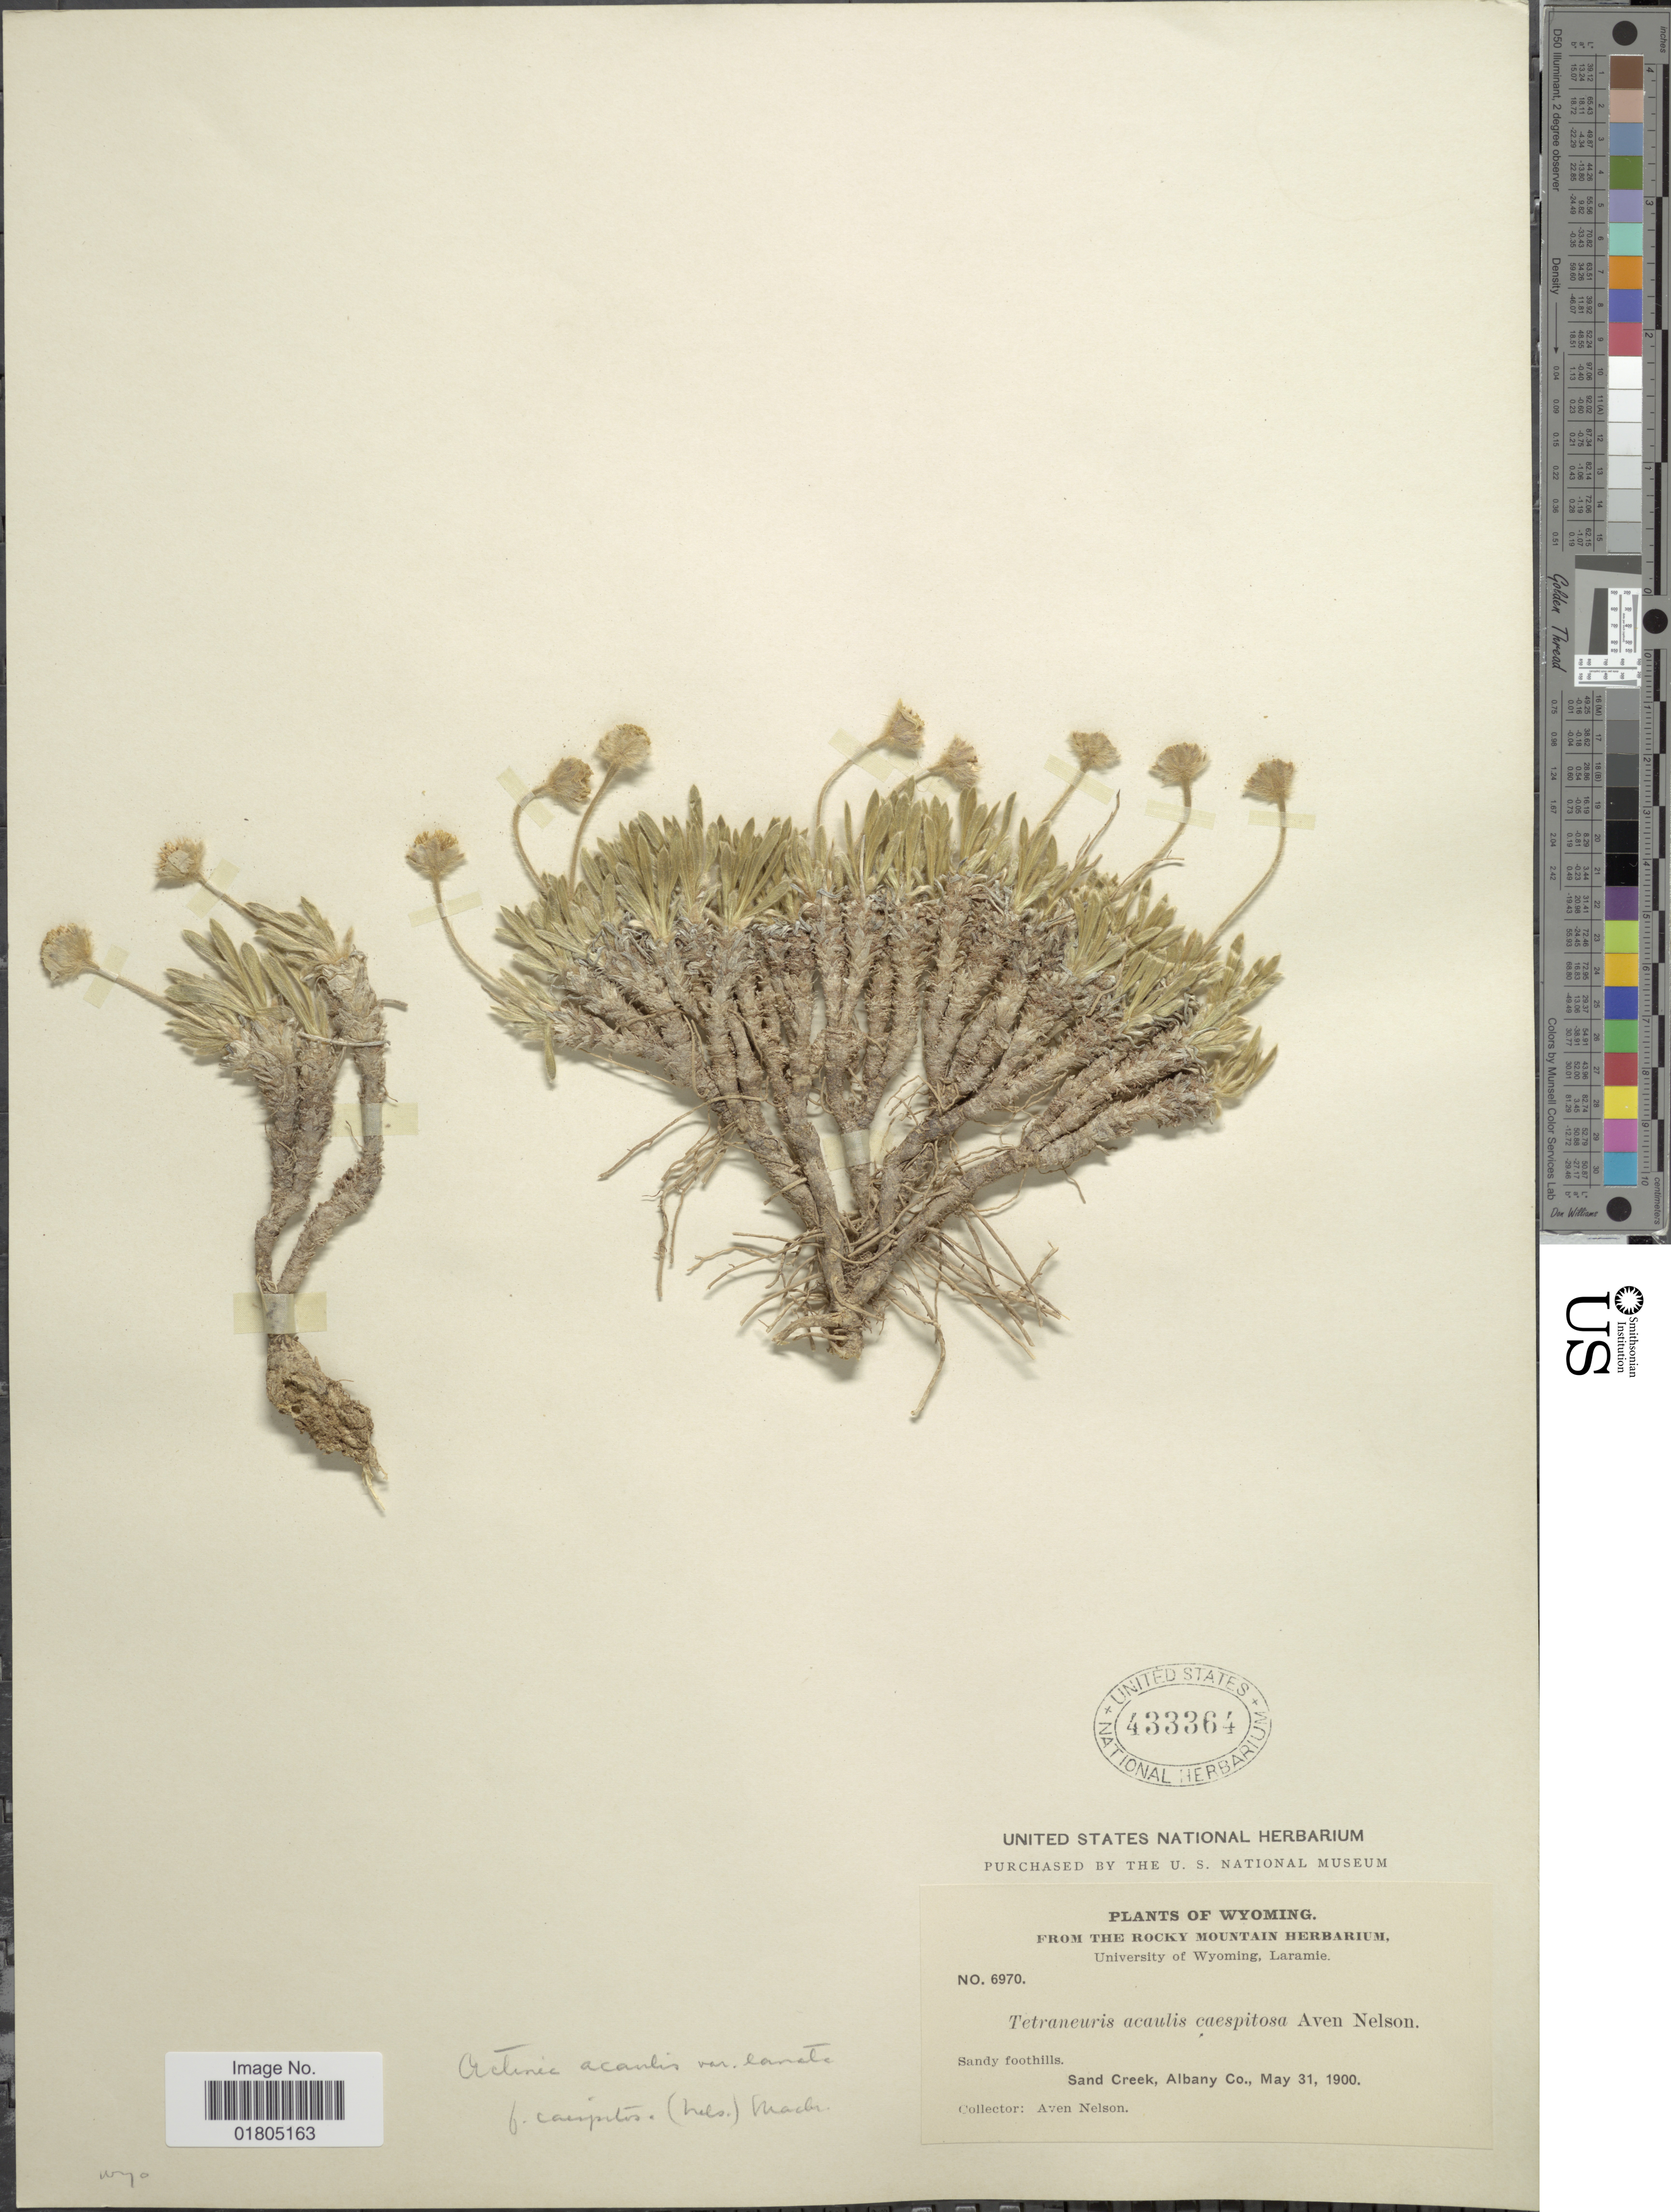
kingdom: Plantae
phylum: Tracheophyta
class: Magnoliopsida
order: Asterales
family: Asteraceae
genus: Actinea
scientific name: Actinea acaulis var. caespitosa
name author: (A. Nelson) K.F. Parker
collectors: A. Nelson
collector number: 6970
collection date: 1900-05-31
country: United States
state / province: Wyoming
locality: Sand Creek, Albany Co.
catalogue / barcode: US 433364